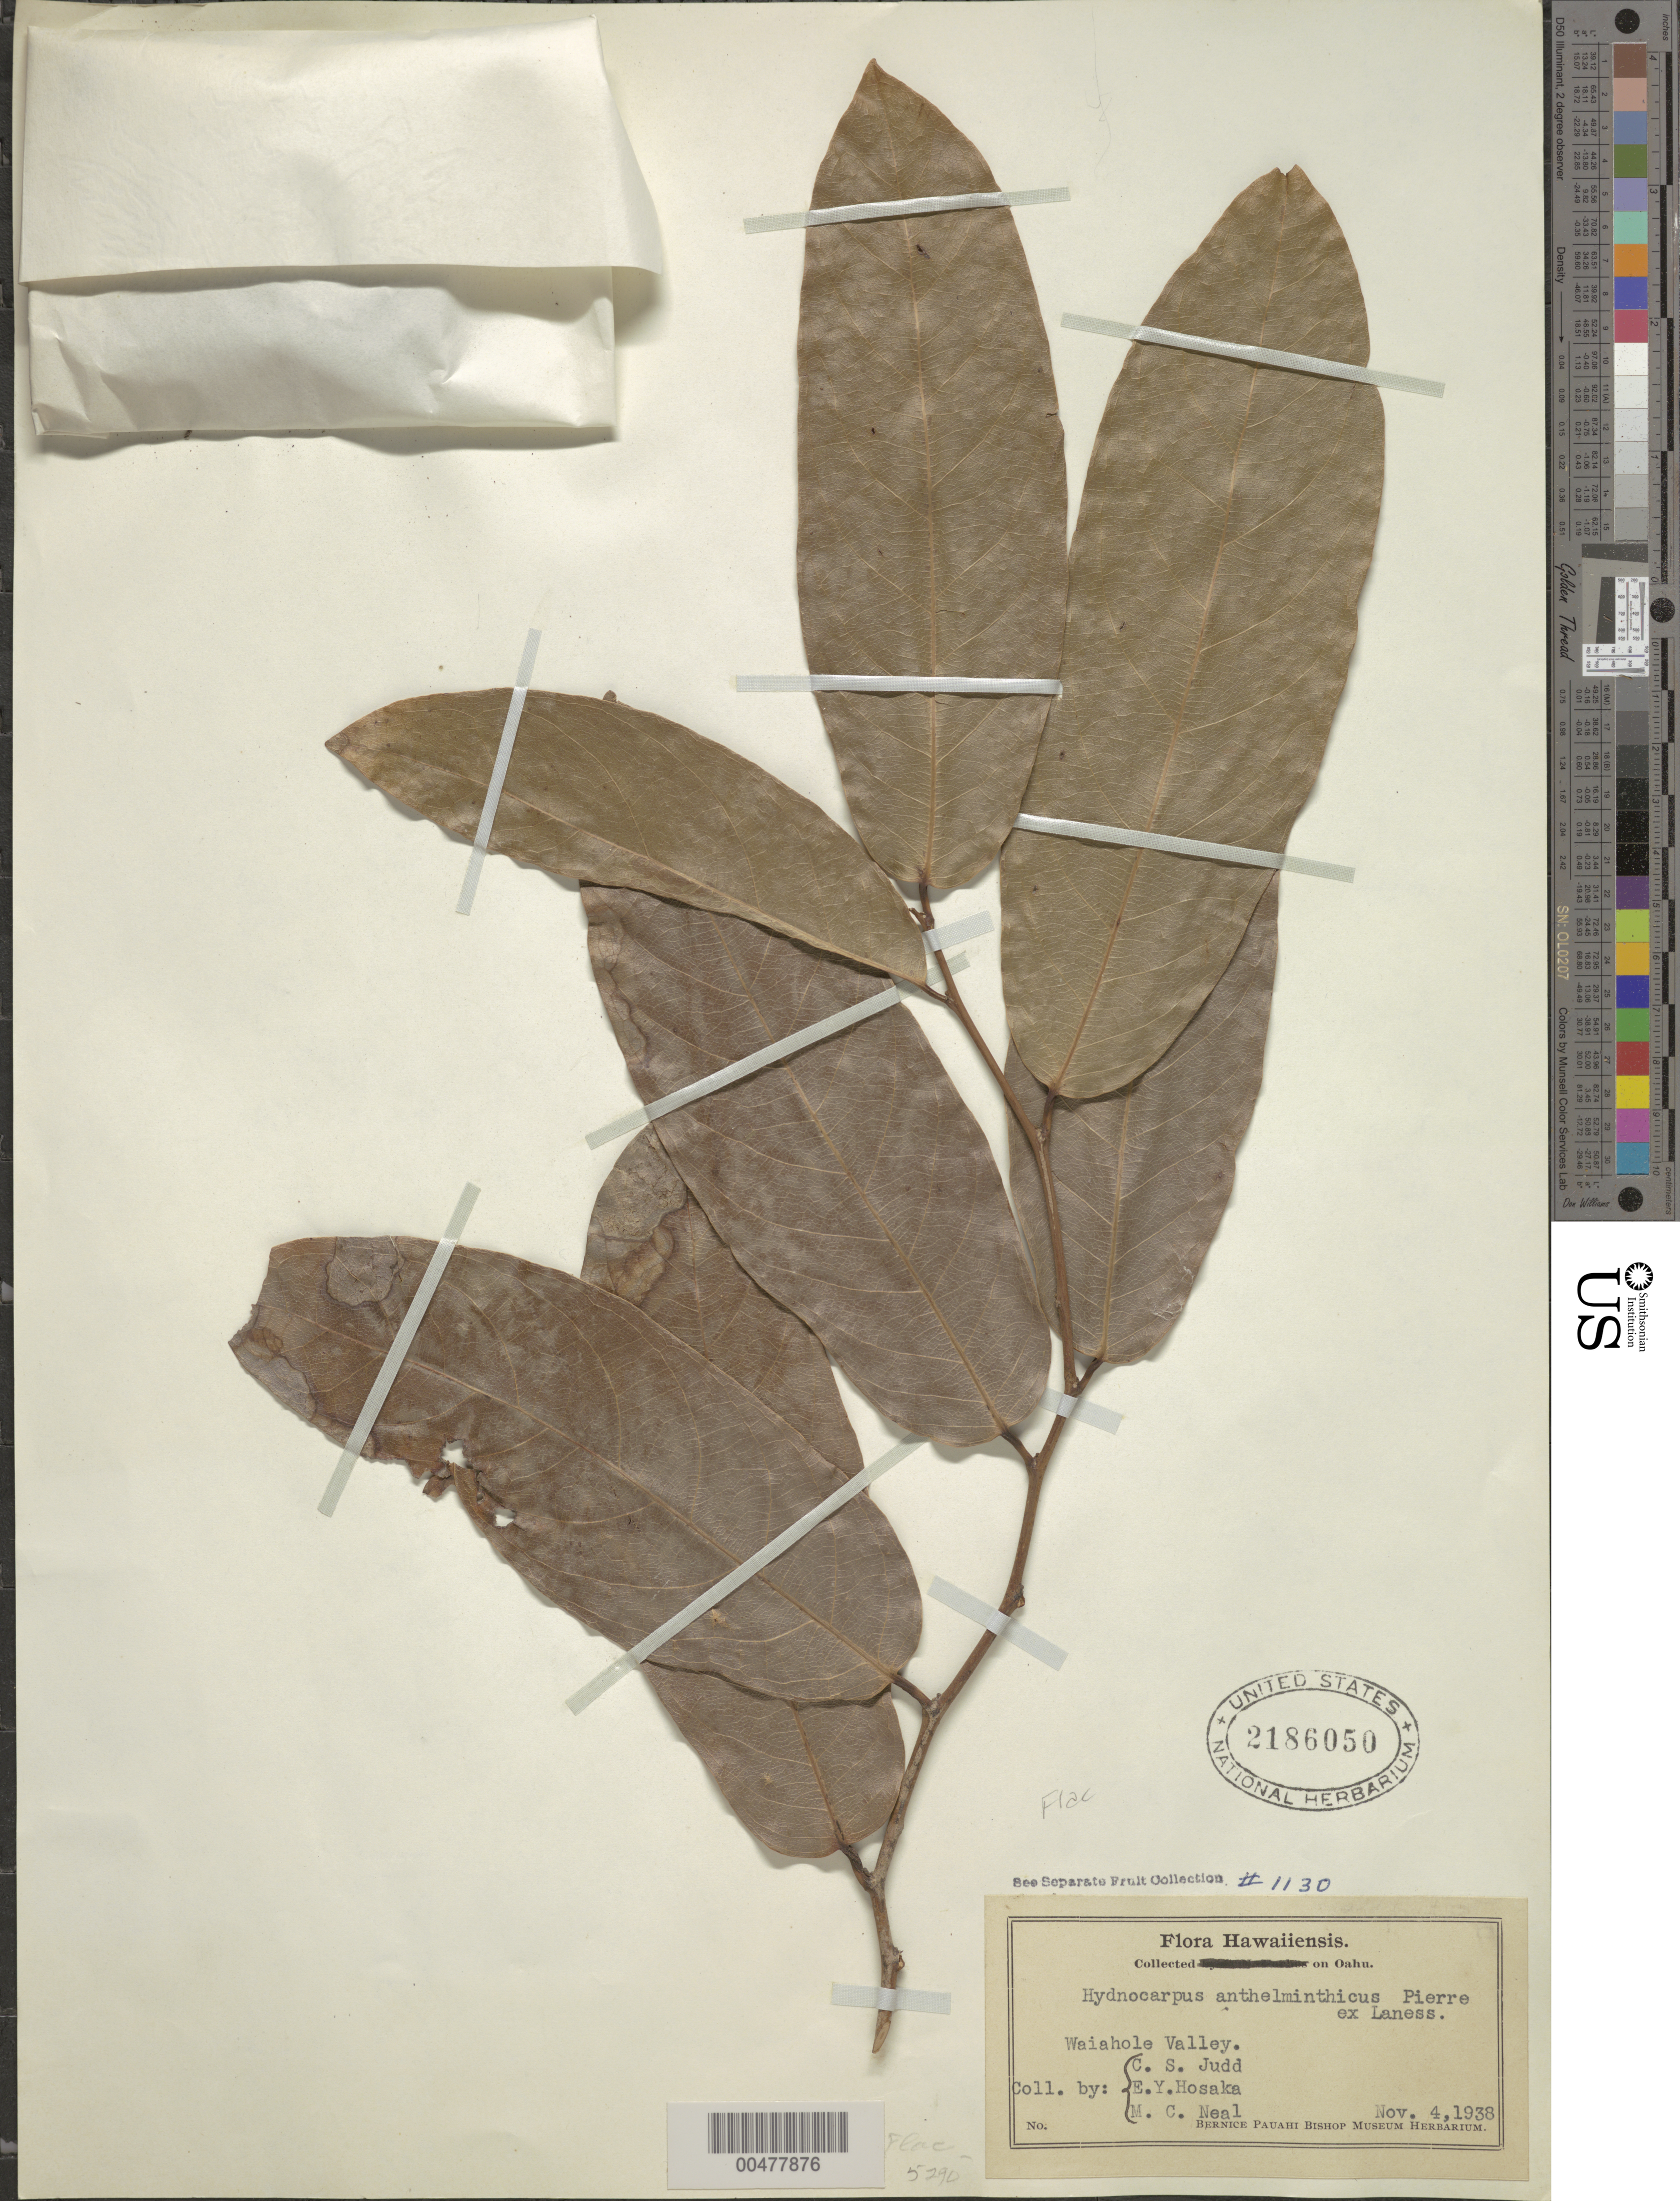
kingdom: Plantae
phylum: Tracheophyta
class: Magnoliopsida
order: Malpighiales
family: Achariaceae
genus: Hydnocarpus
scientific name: Hydnocarpus anthelminthicus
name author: Pierre ex Gagnep.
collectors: C. Judd, E. Y. Hosaka & W. Ning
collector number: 1130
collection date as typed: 4 Nov 1938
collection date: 1938-11-04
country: United States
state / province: Hawaii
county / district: Honolulu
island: Oahu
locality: Waiahole Valley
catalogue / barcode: US 2186050